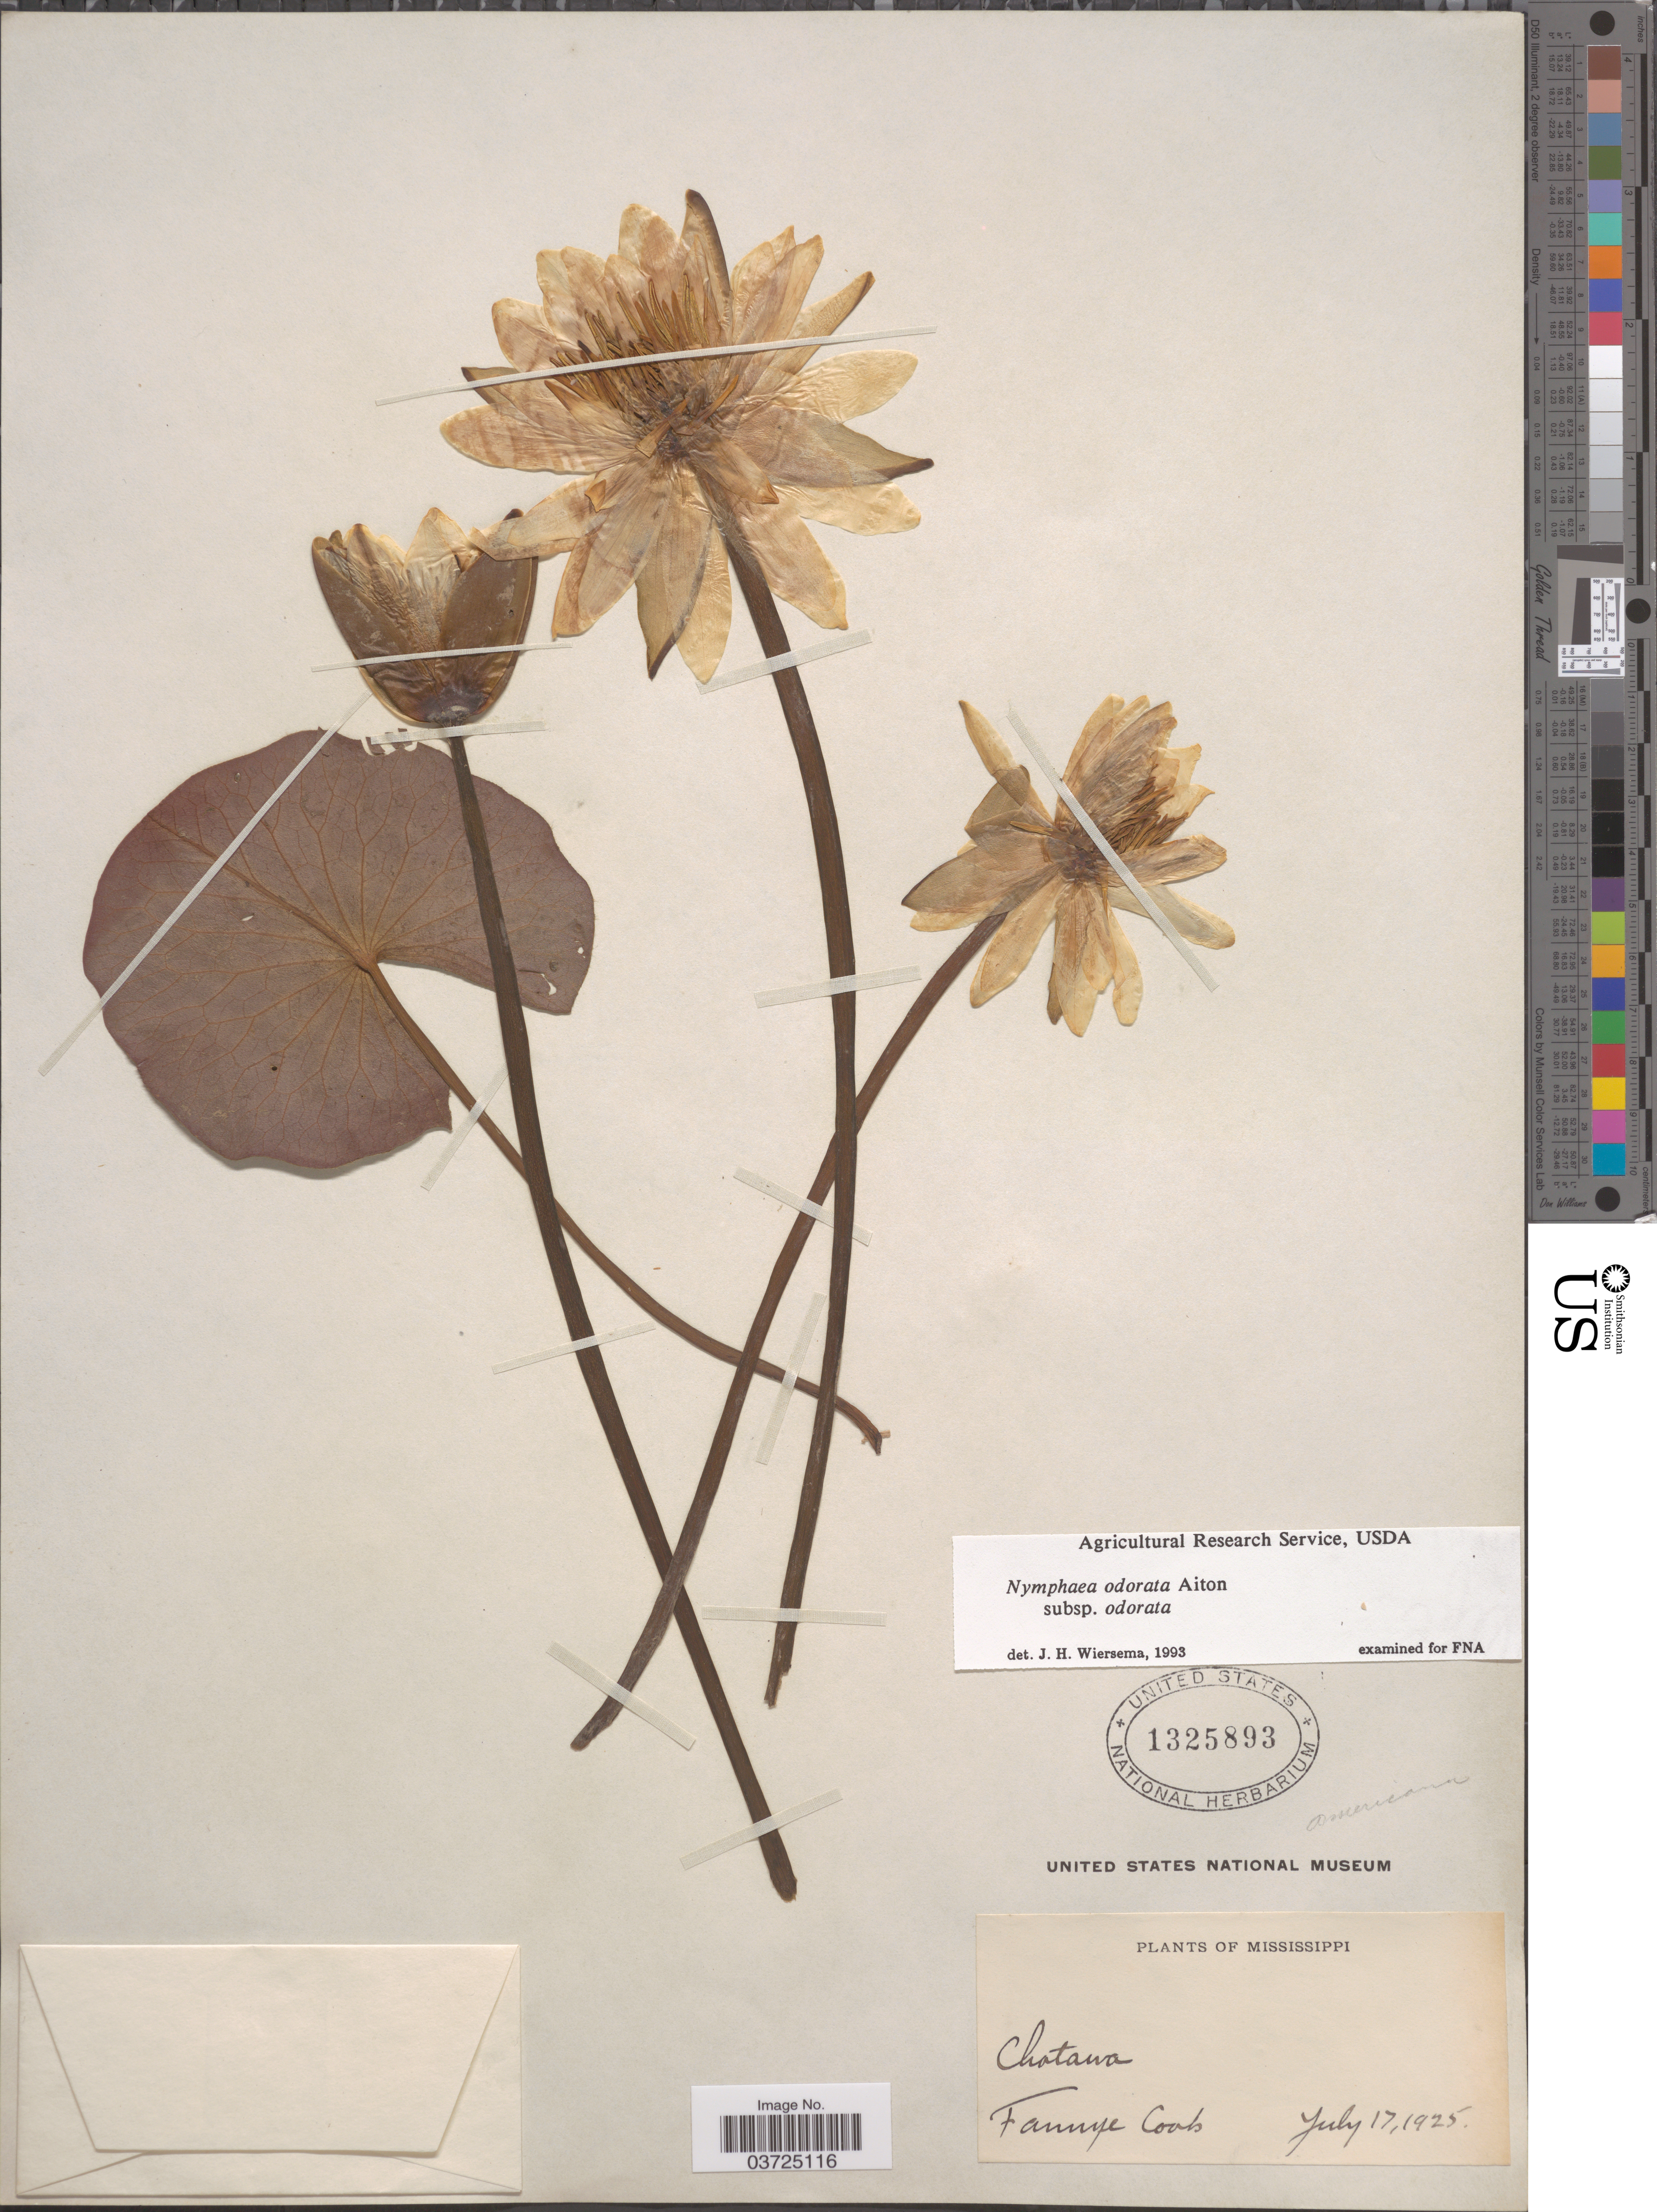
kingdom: Plantae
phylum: Tracheophyta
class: Magnoliopsida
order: Nymphaeales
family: Nymphaeaceae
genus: Nymphaea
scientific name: Nymphaea odorata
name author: Aiton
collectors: F. A. Cook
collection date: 1925-07-17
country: United States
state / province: Mississippi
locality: Chatawa.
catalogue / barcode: US 1325893